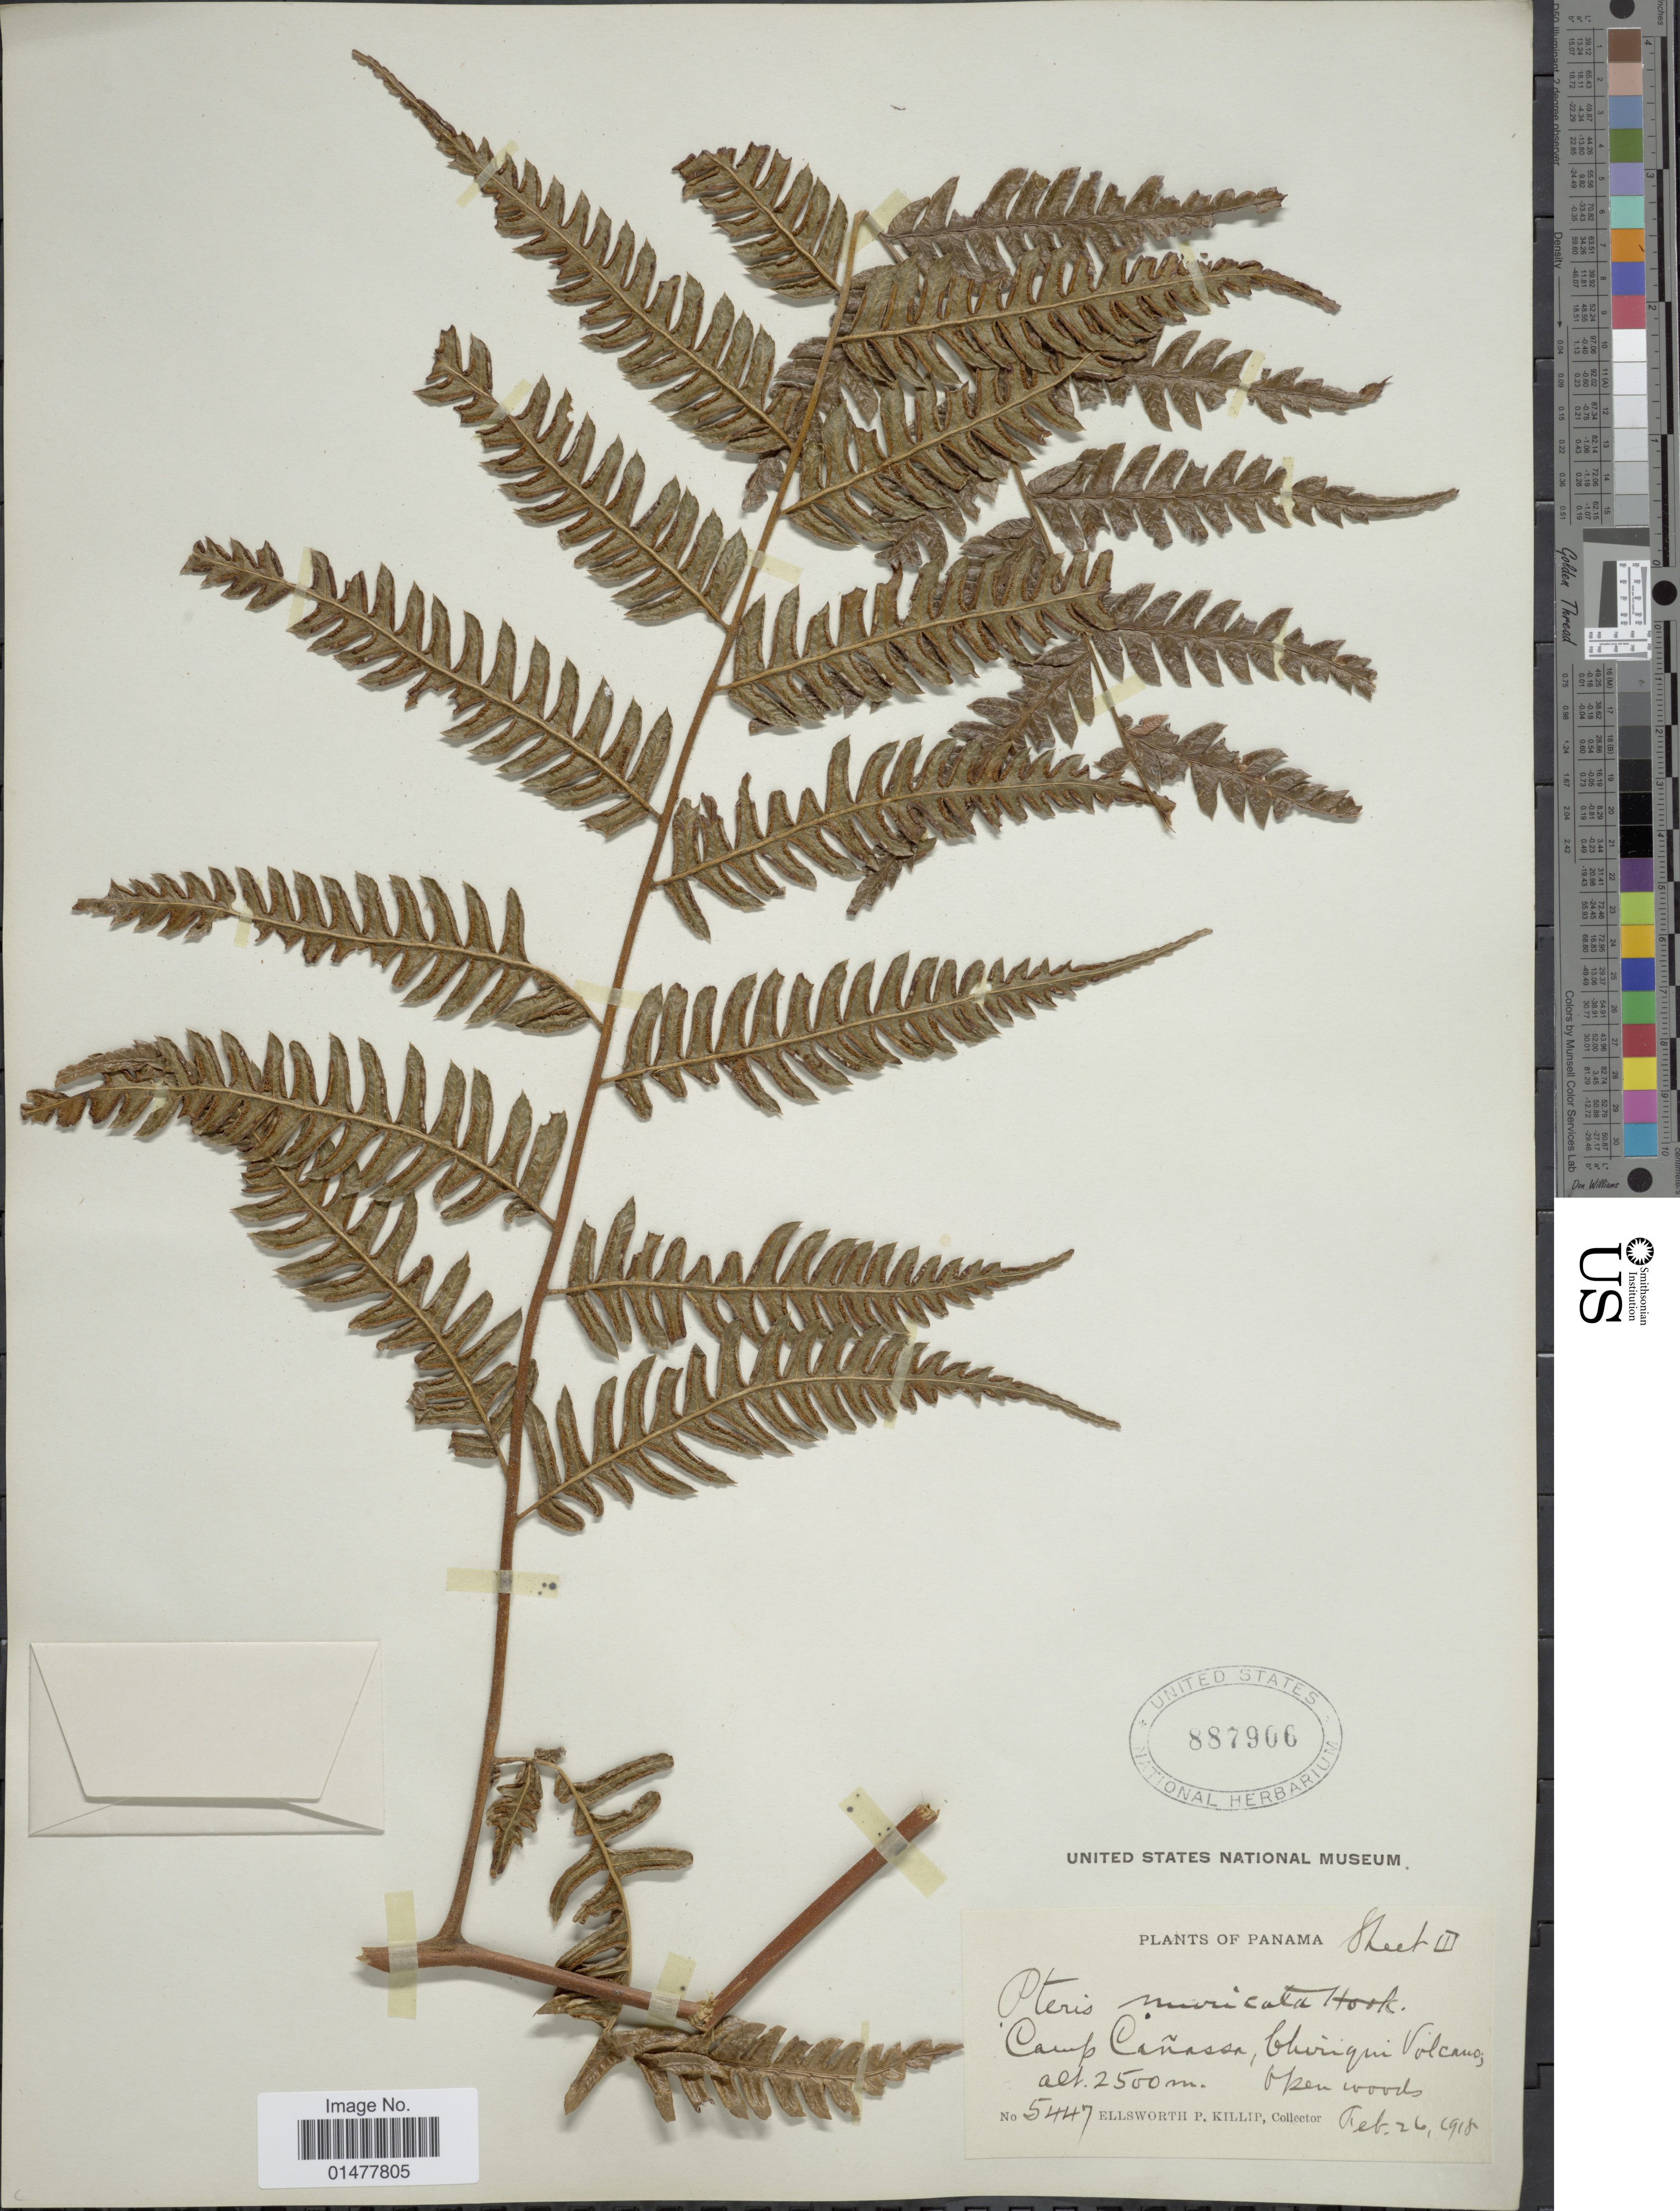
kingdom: Plantae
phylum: Tracheophyta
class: Polypodiopsida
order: Polypodiales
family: Pteridaceae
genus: Pteris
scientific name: Pteris muricata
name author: Rosenst.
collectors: E. P. Killip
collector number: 5447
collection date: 1918-02-26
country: Panama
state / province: Chiriqui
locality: Camp Cañassa, Chiriqui Volcano.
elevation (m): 2500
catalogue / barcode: US 887906